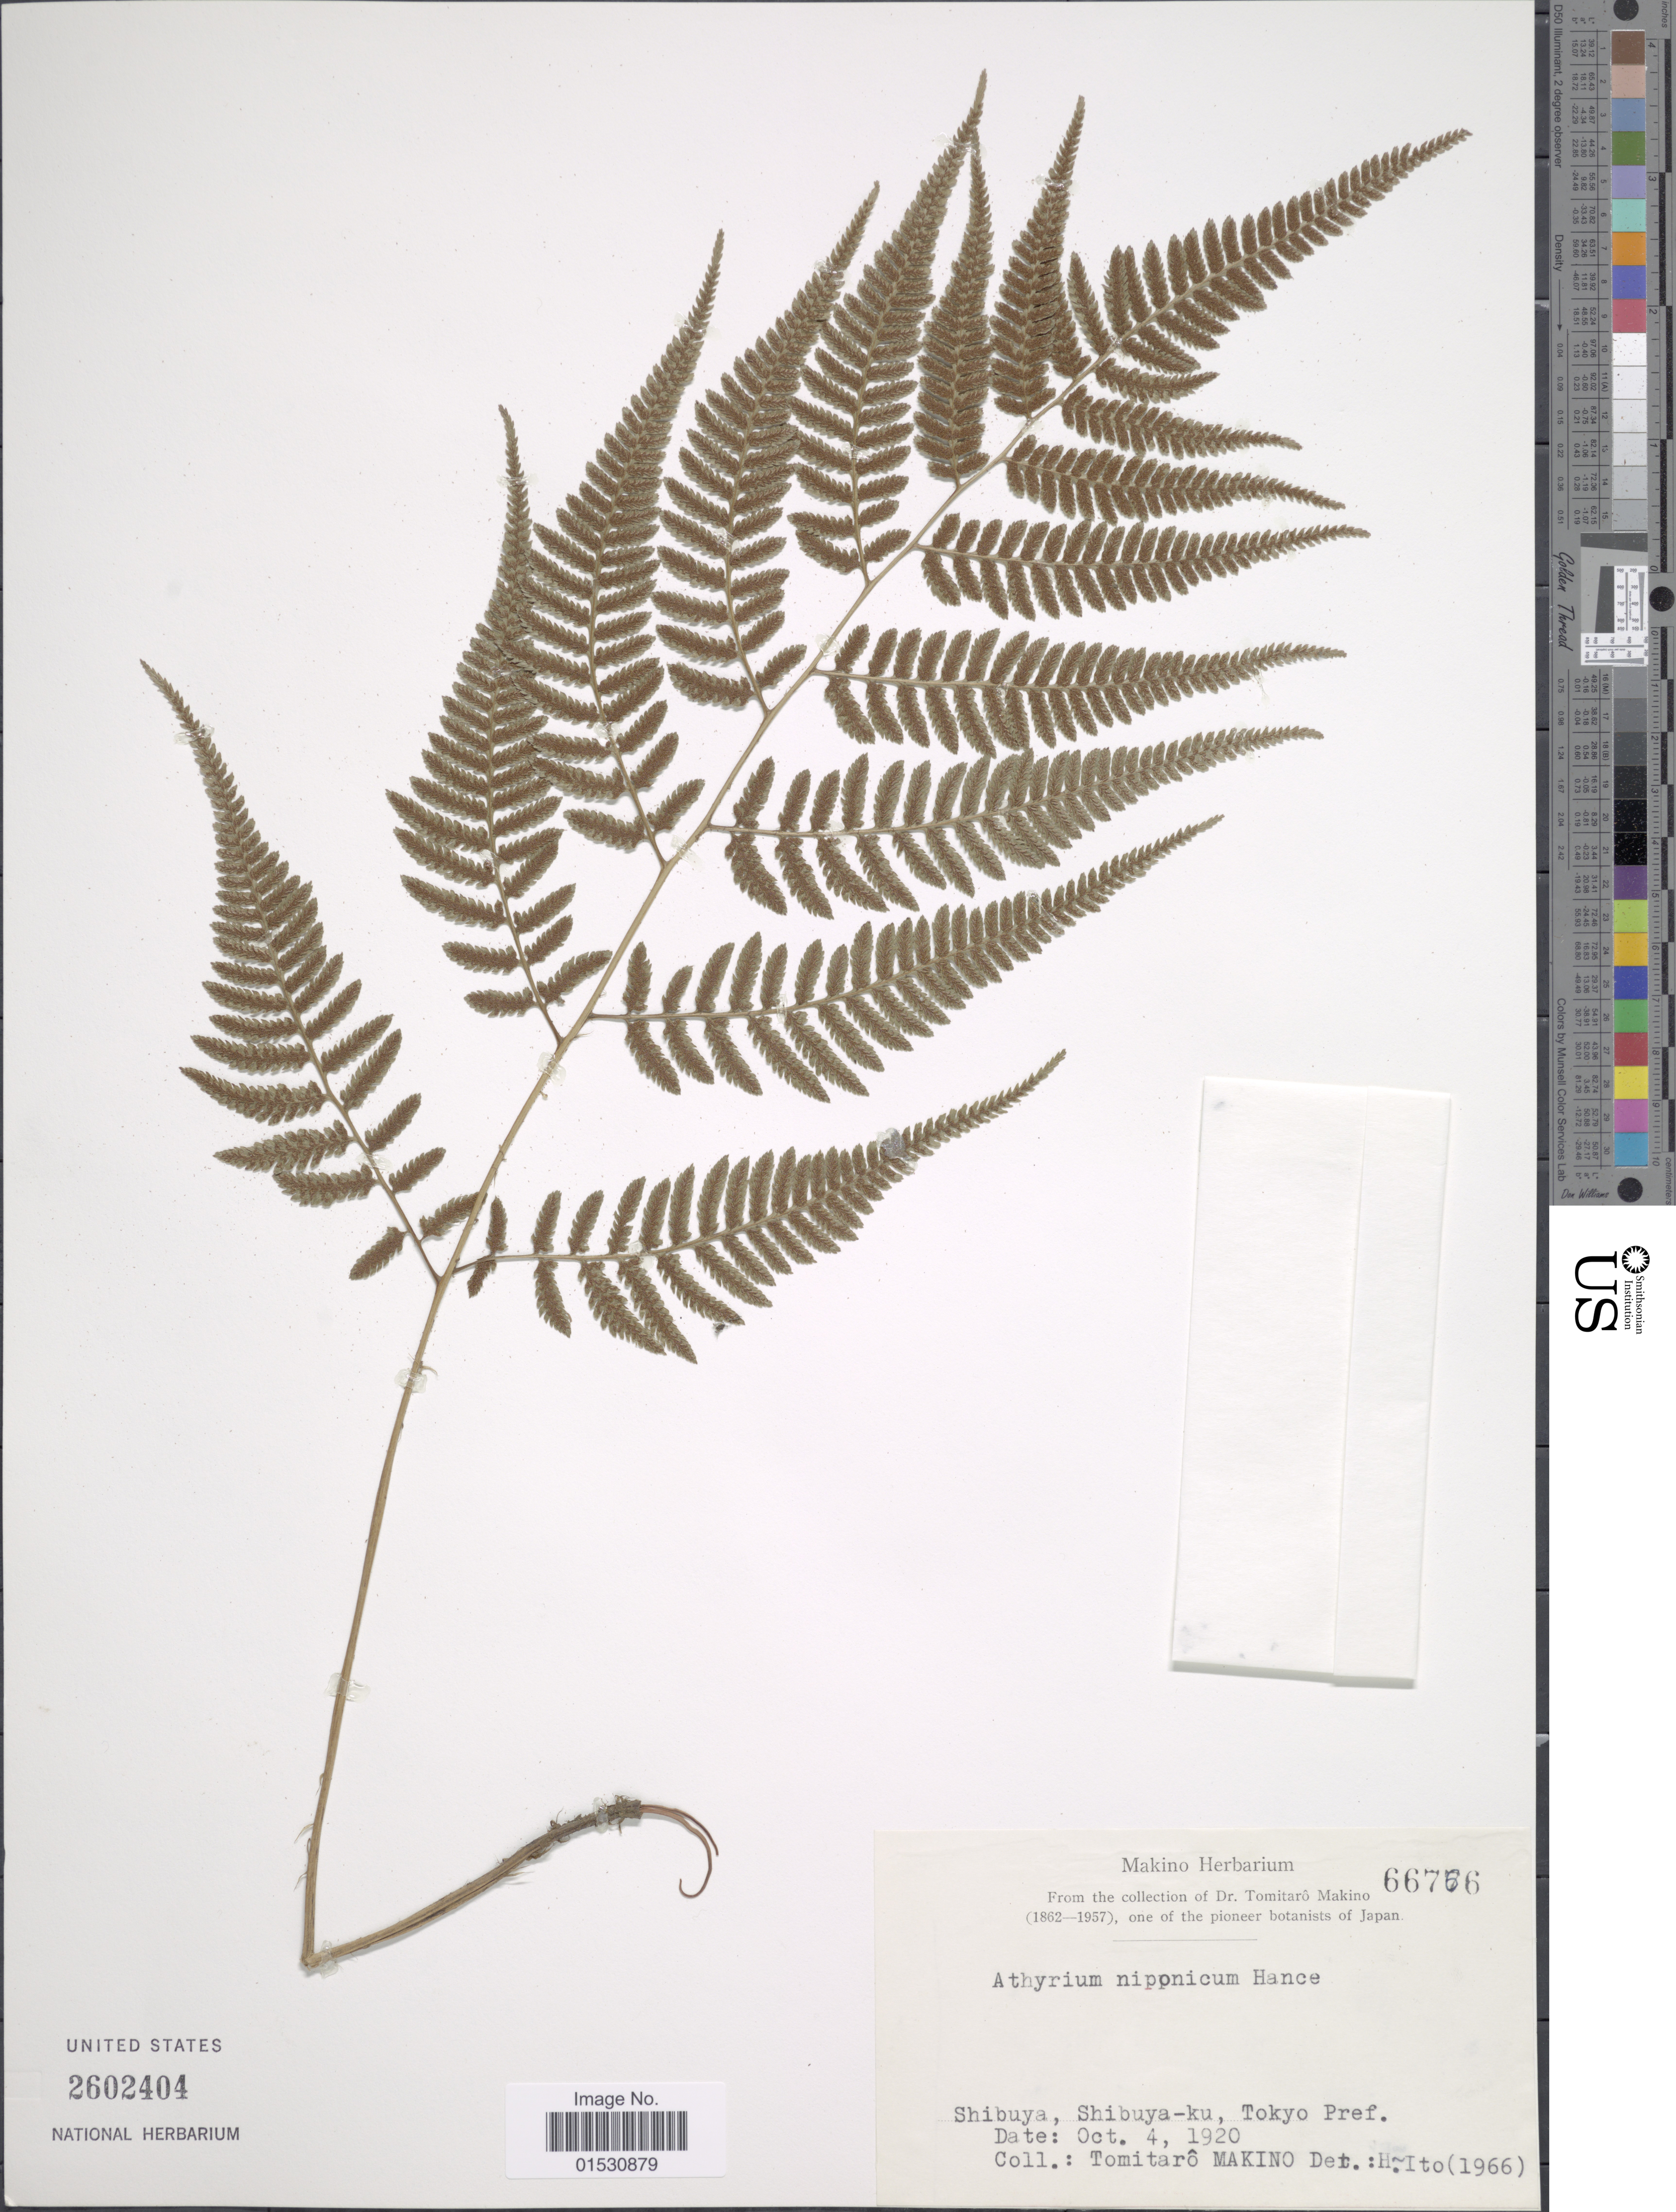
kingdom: Plantae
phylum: Tracheophyta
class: Polypodiopsida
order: Polypodiales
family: Athyriaceae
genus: Athyrium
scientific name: Athyrium nipponicum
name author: (Mett.) Hance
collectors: T. Makino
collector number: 66776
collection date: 1920-10-04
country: Japan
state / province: Tokyo, Federal City of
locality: Shibuya, Shibuya-ku, Tokyo Pref.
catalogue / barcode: US 2602404